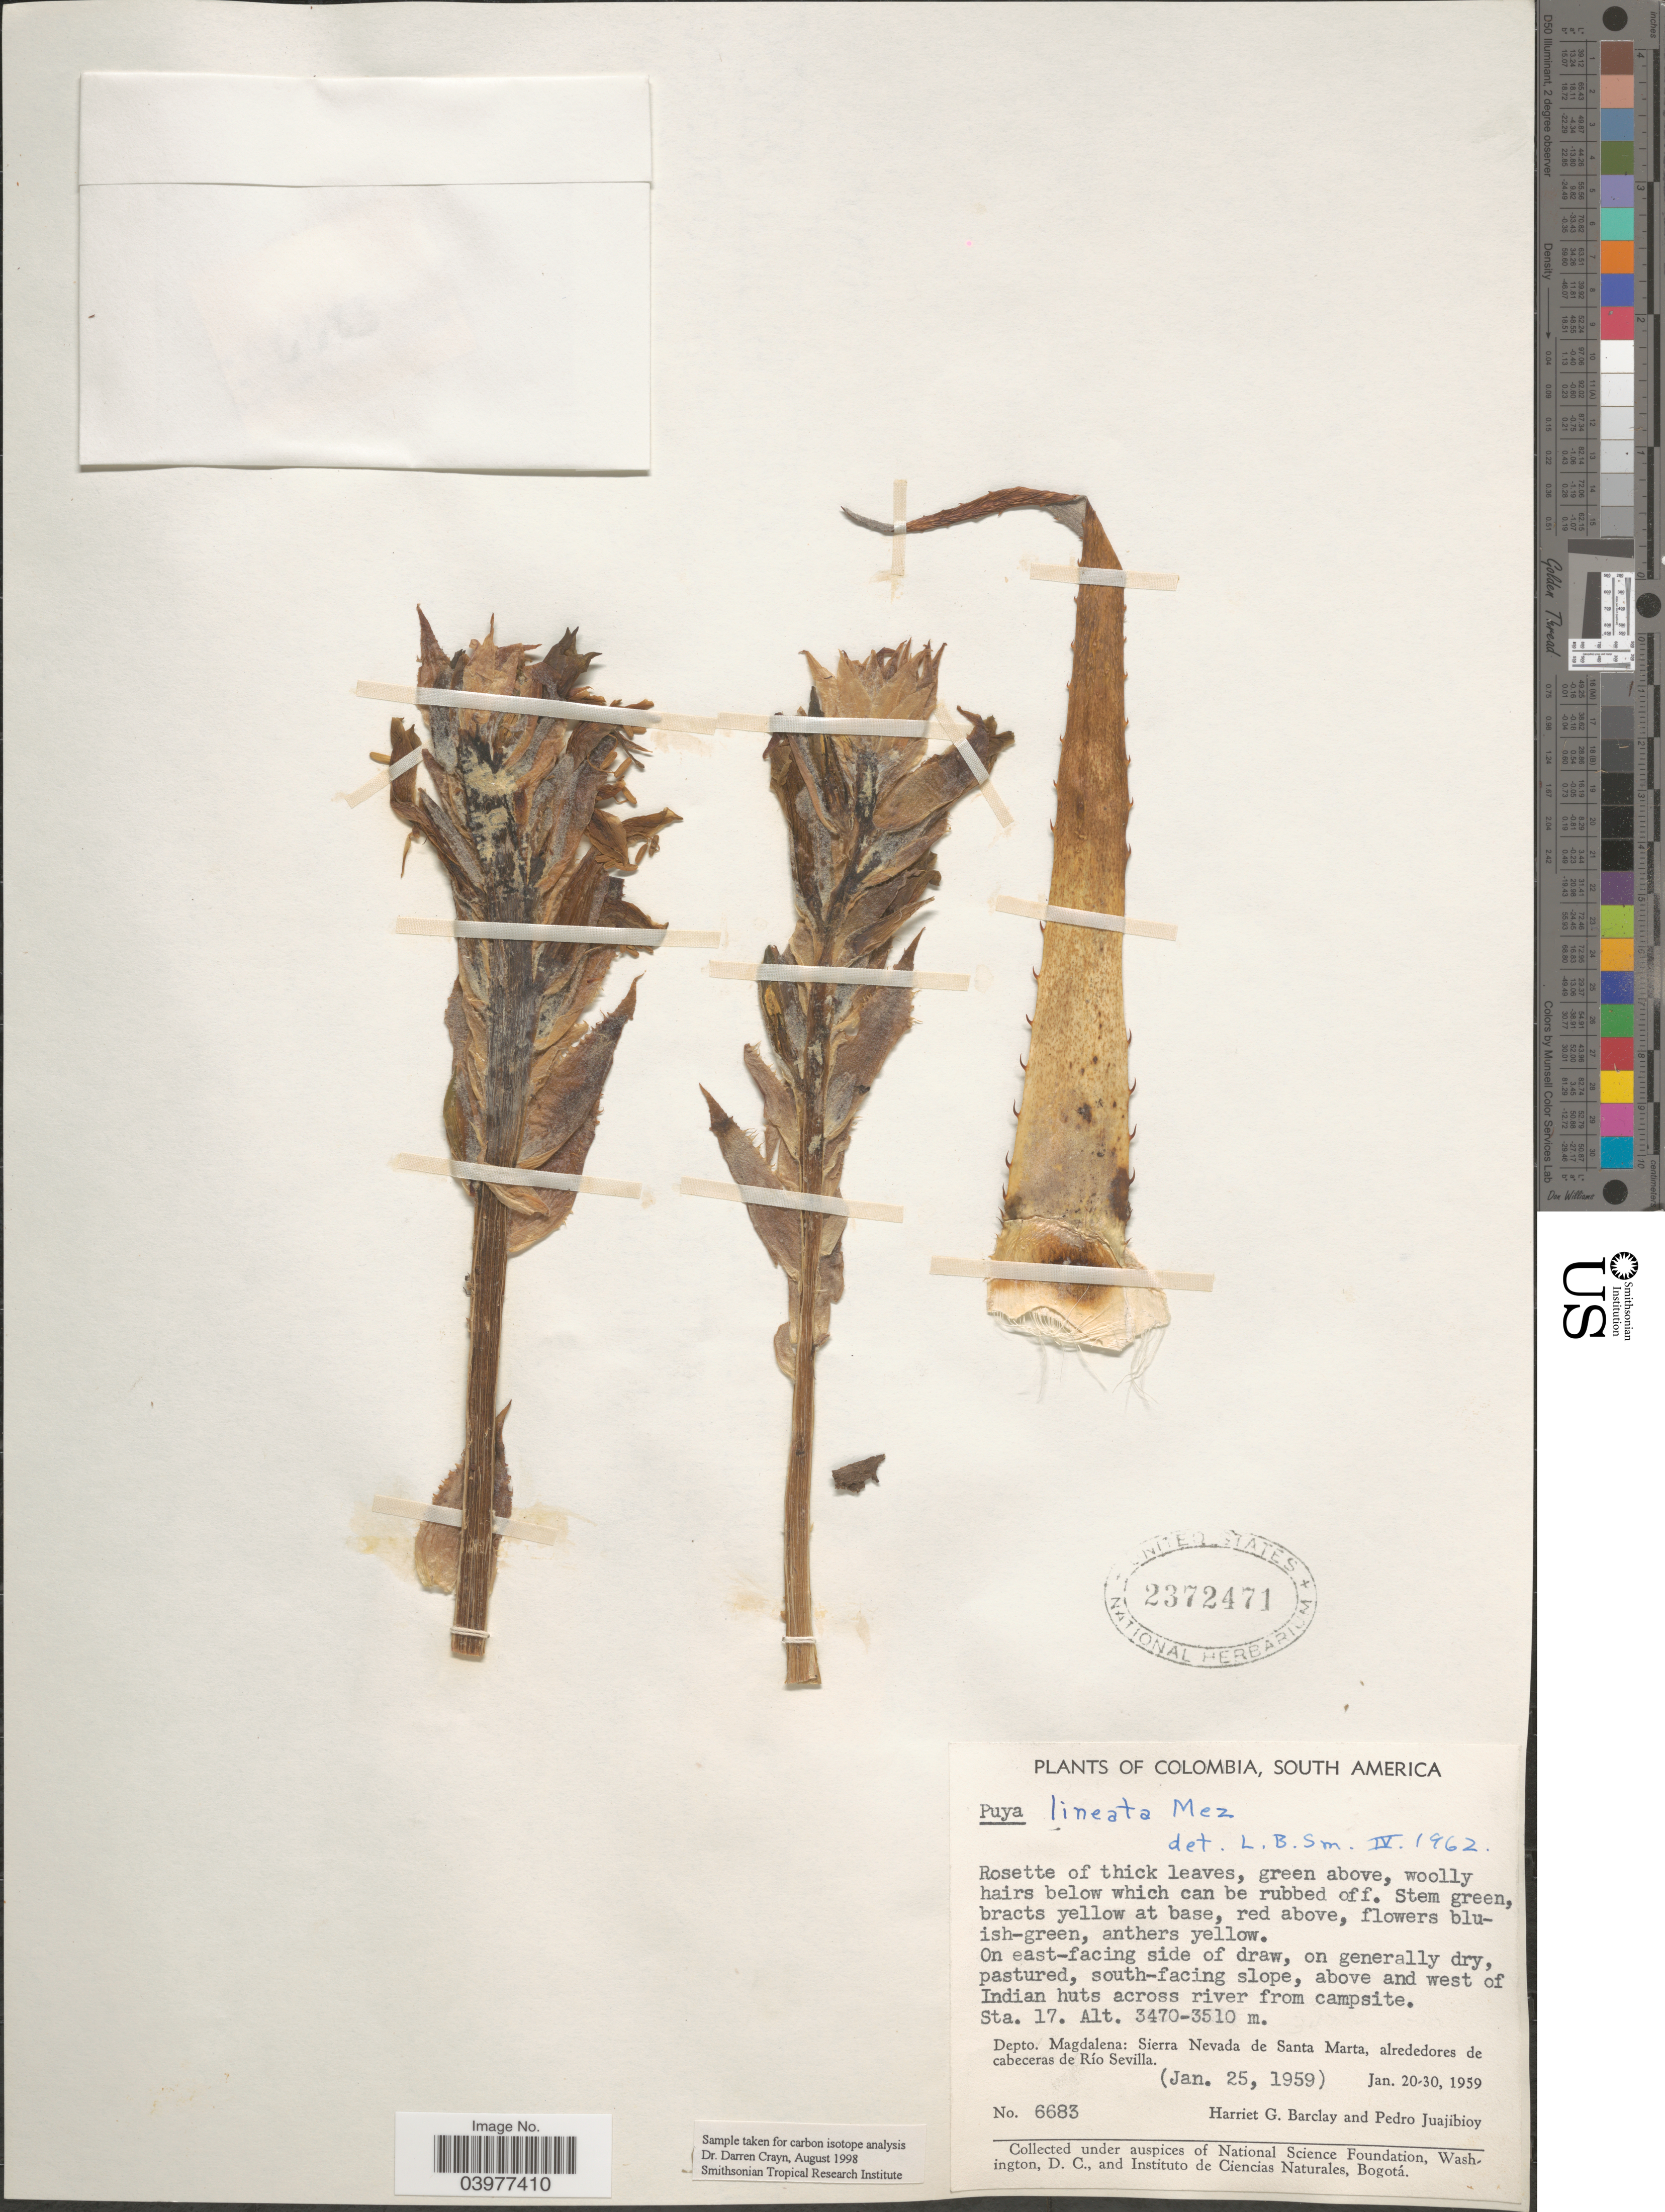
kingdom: Plantae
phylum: Tracheophyta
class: Liliopsida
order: Poales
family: Bromeliaceae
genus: Puya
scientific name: Puya lineata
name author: Mez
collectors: H. G. Barclay & P. Juajibioy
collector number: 6683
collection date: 1959-01-25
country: Colombia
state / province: Magdalena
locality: On east-facing side of draw, on generally dry, pastured, south-facing slope, above and west of Indian huts across river from campsite. Sta. 17. Depto. Magdalena: Sierra Nevada de Santa Marta, alrededores de cabeceras de Río Sevilla.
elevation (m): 3470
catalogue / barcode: US 2372471